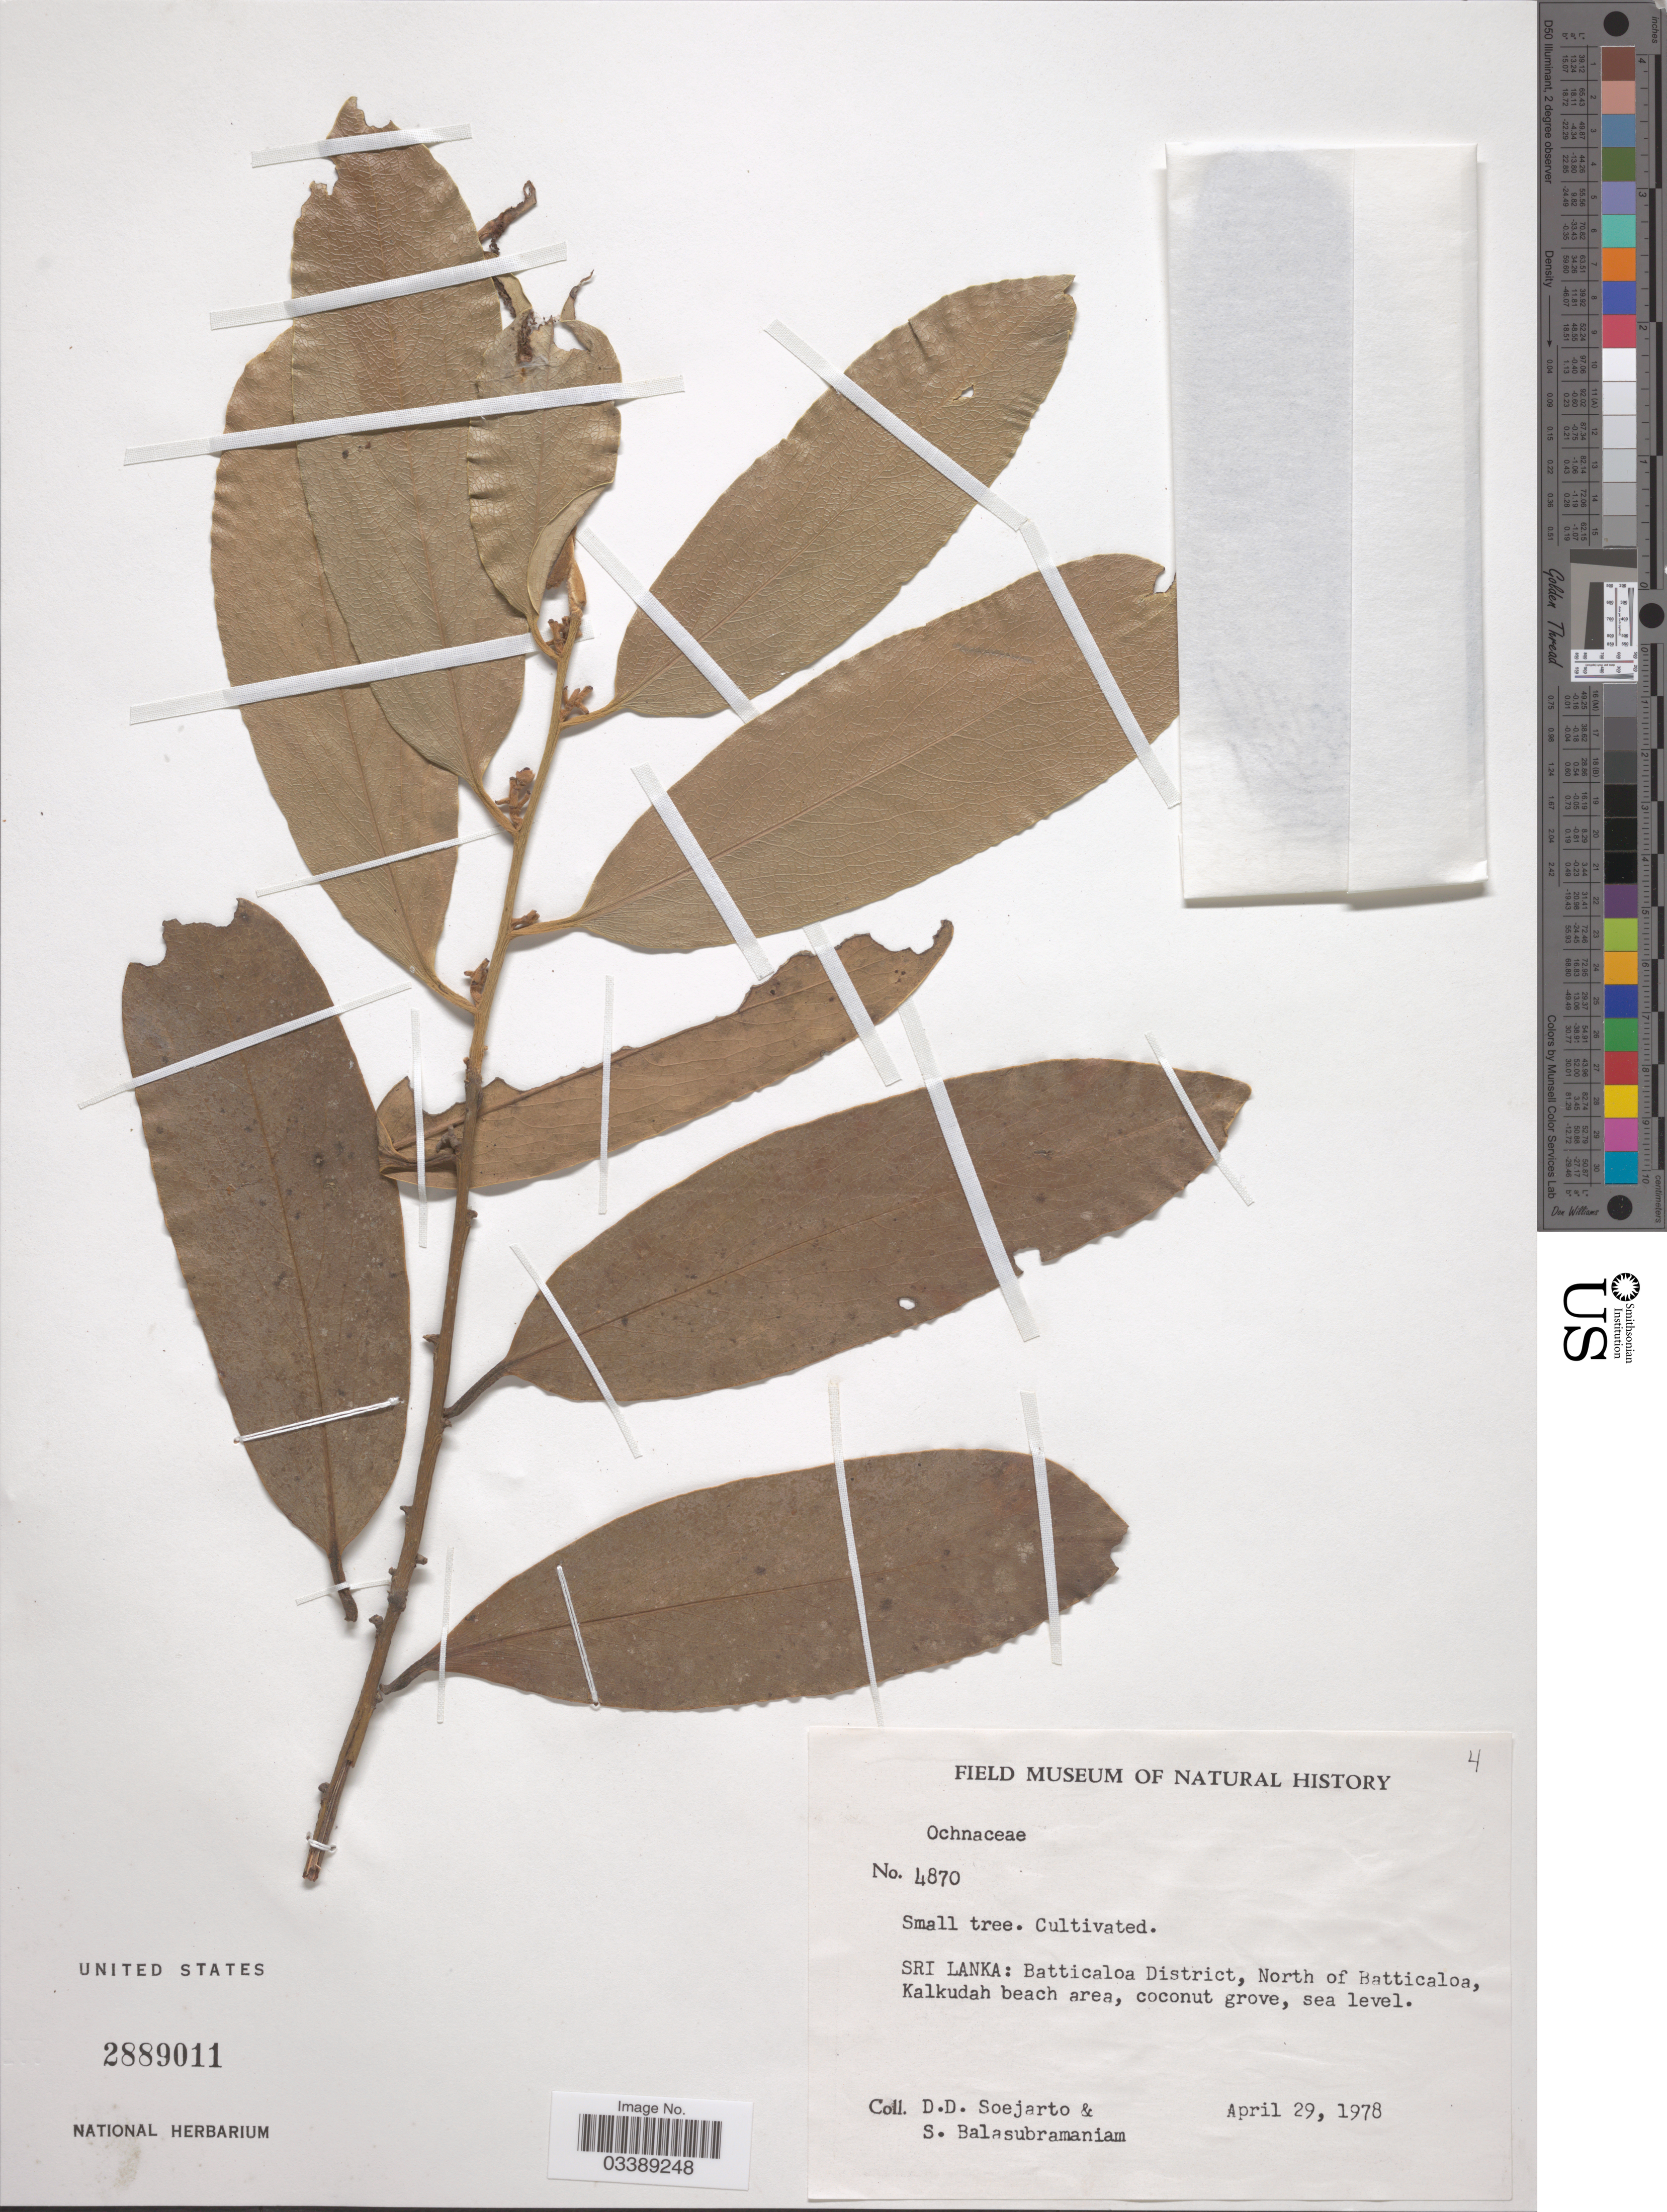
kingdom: Plantae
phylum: Tracheophyta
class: Magnoliopsida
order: Malpighiales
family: Ochnaceae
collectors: S. Balasubramaniam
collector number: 4870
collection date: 1978-04-29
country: Sri Lanka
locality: Batticaloa District, North of Batticaloa, Kalkudah beach area, coconut grove.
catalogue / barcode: US 2889011